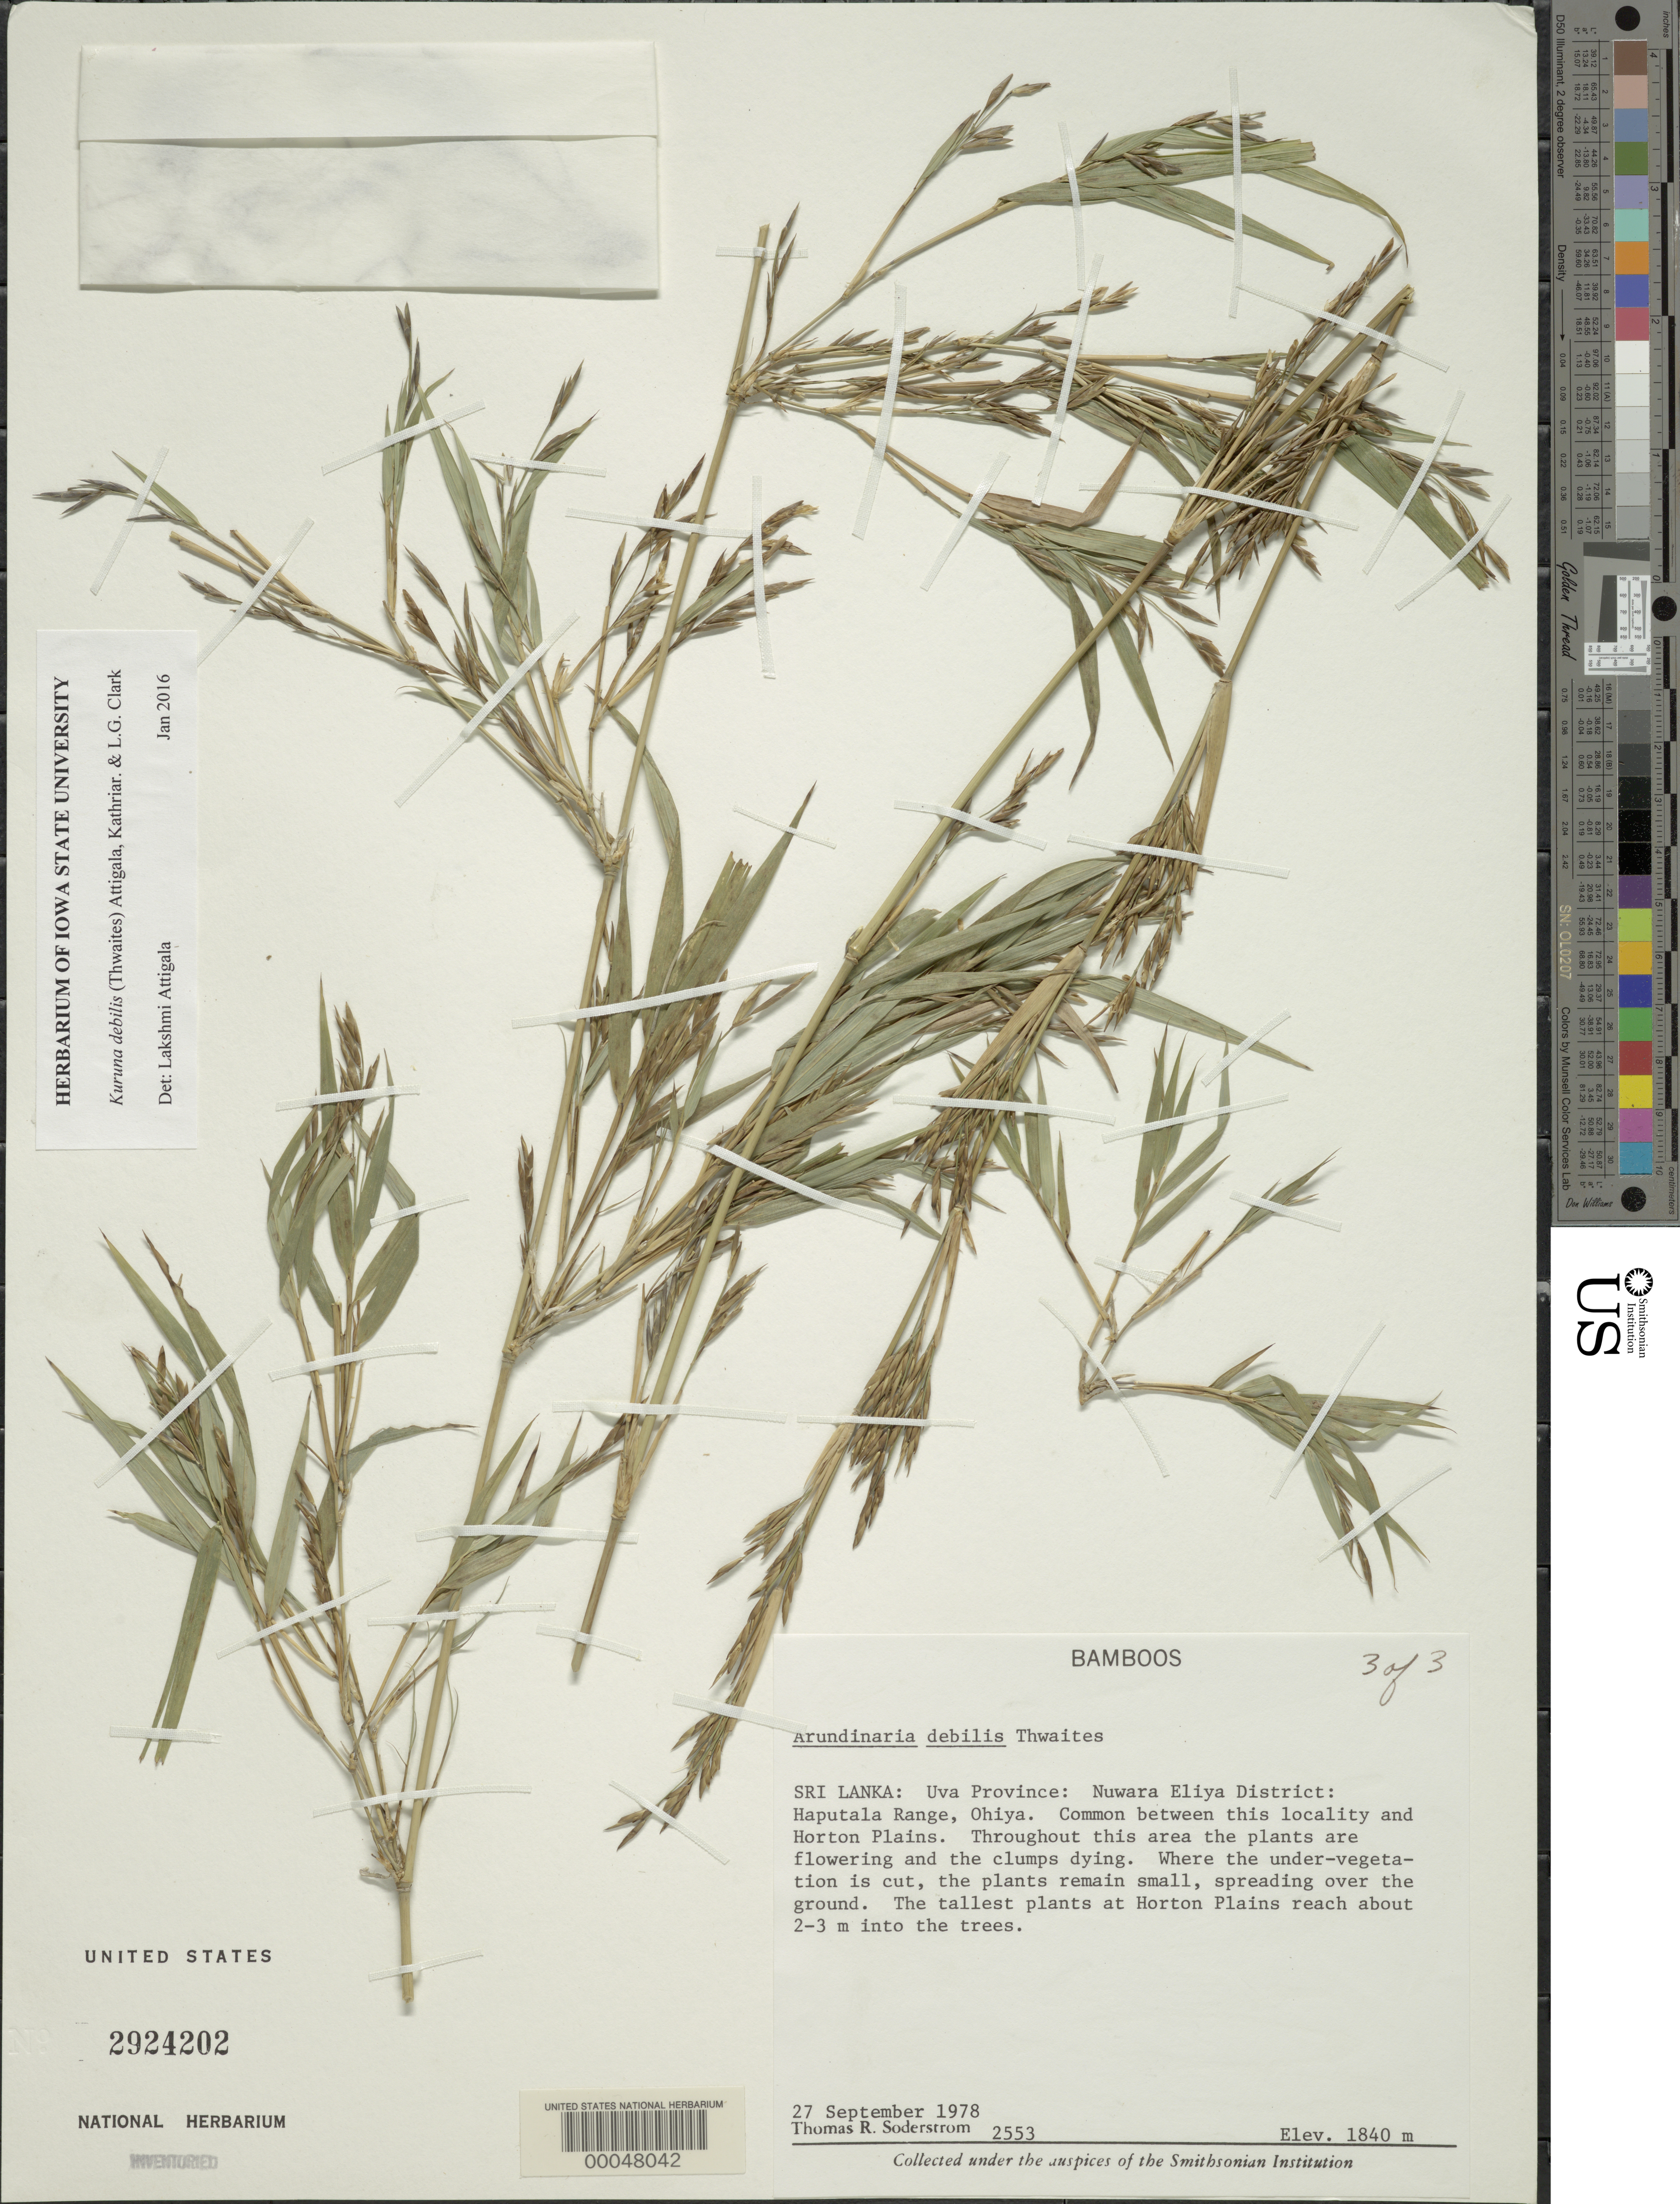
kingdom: Plantae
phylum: Tracheophyta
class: Liliopsida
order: Poales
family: Poaceae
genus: Kuruna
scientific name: Kuruna debilis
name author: (Thwaites) Attigala et al.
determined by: Attigala, L.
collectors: T. R. Soderstrom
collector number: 2553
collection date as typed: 27 Sep 1978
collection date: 1978-09-27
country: Sri Lanka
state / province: Central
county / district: Nuwara Eliya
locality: Ohiya, haputala range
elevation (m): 1840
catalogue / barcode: US 2924202